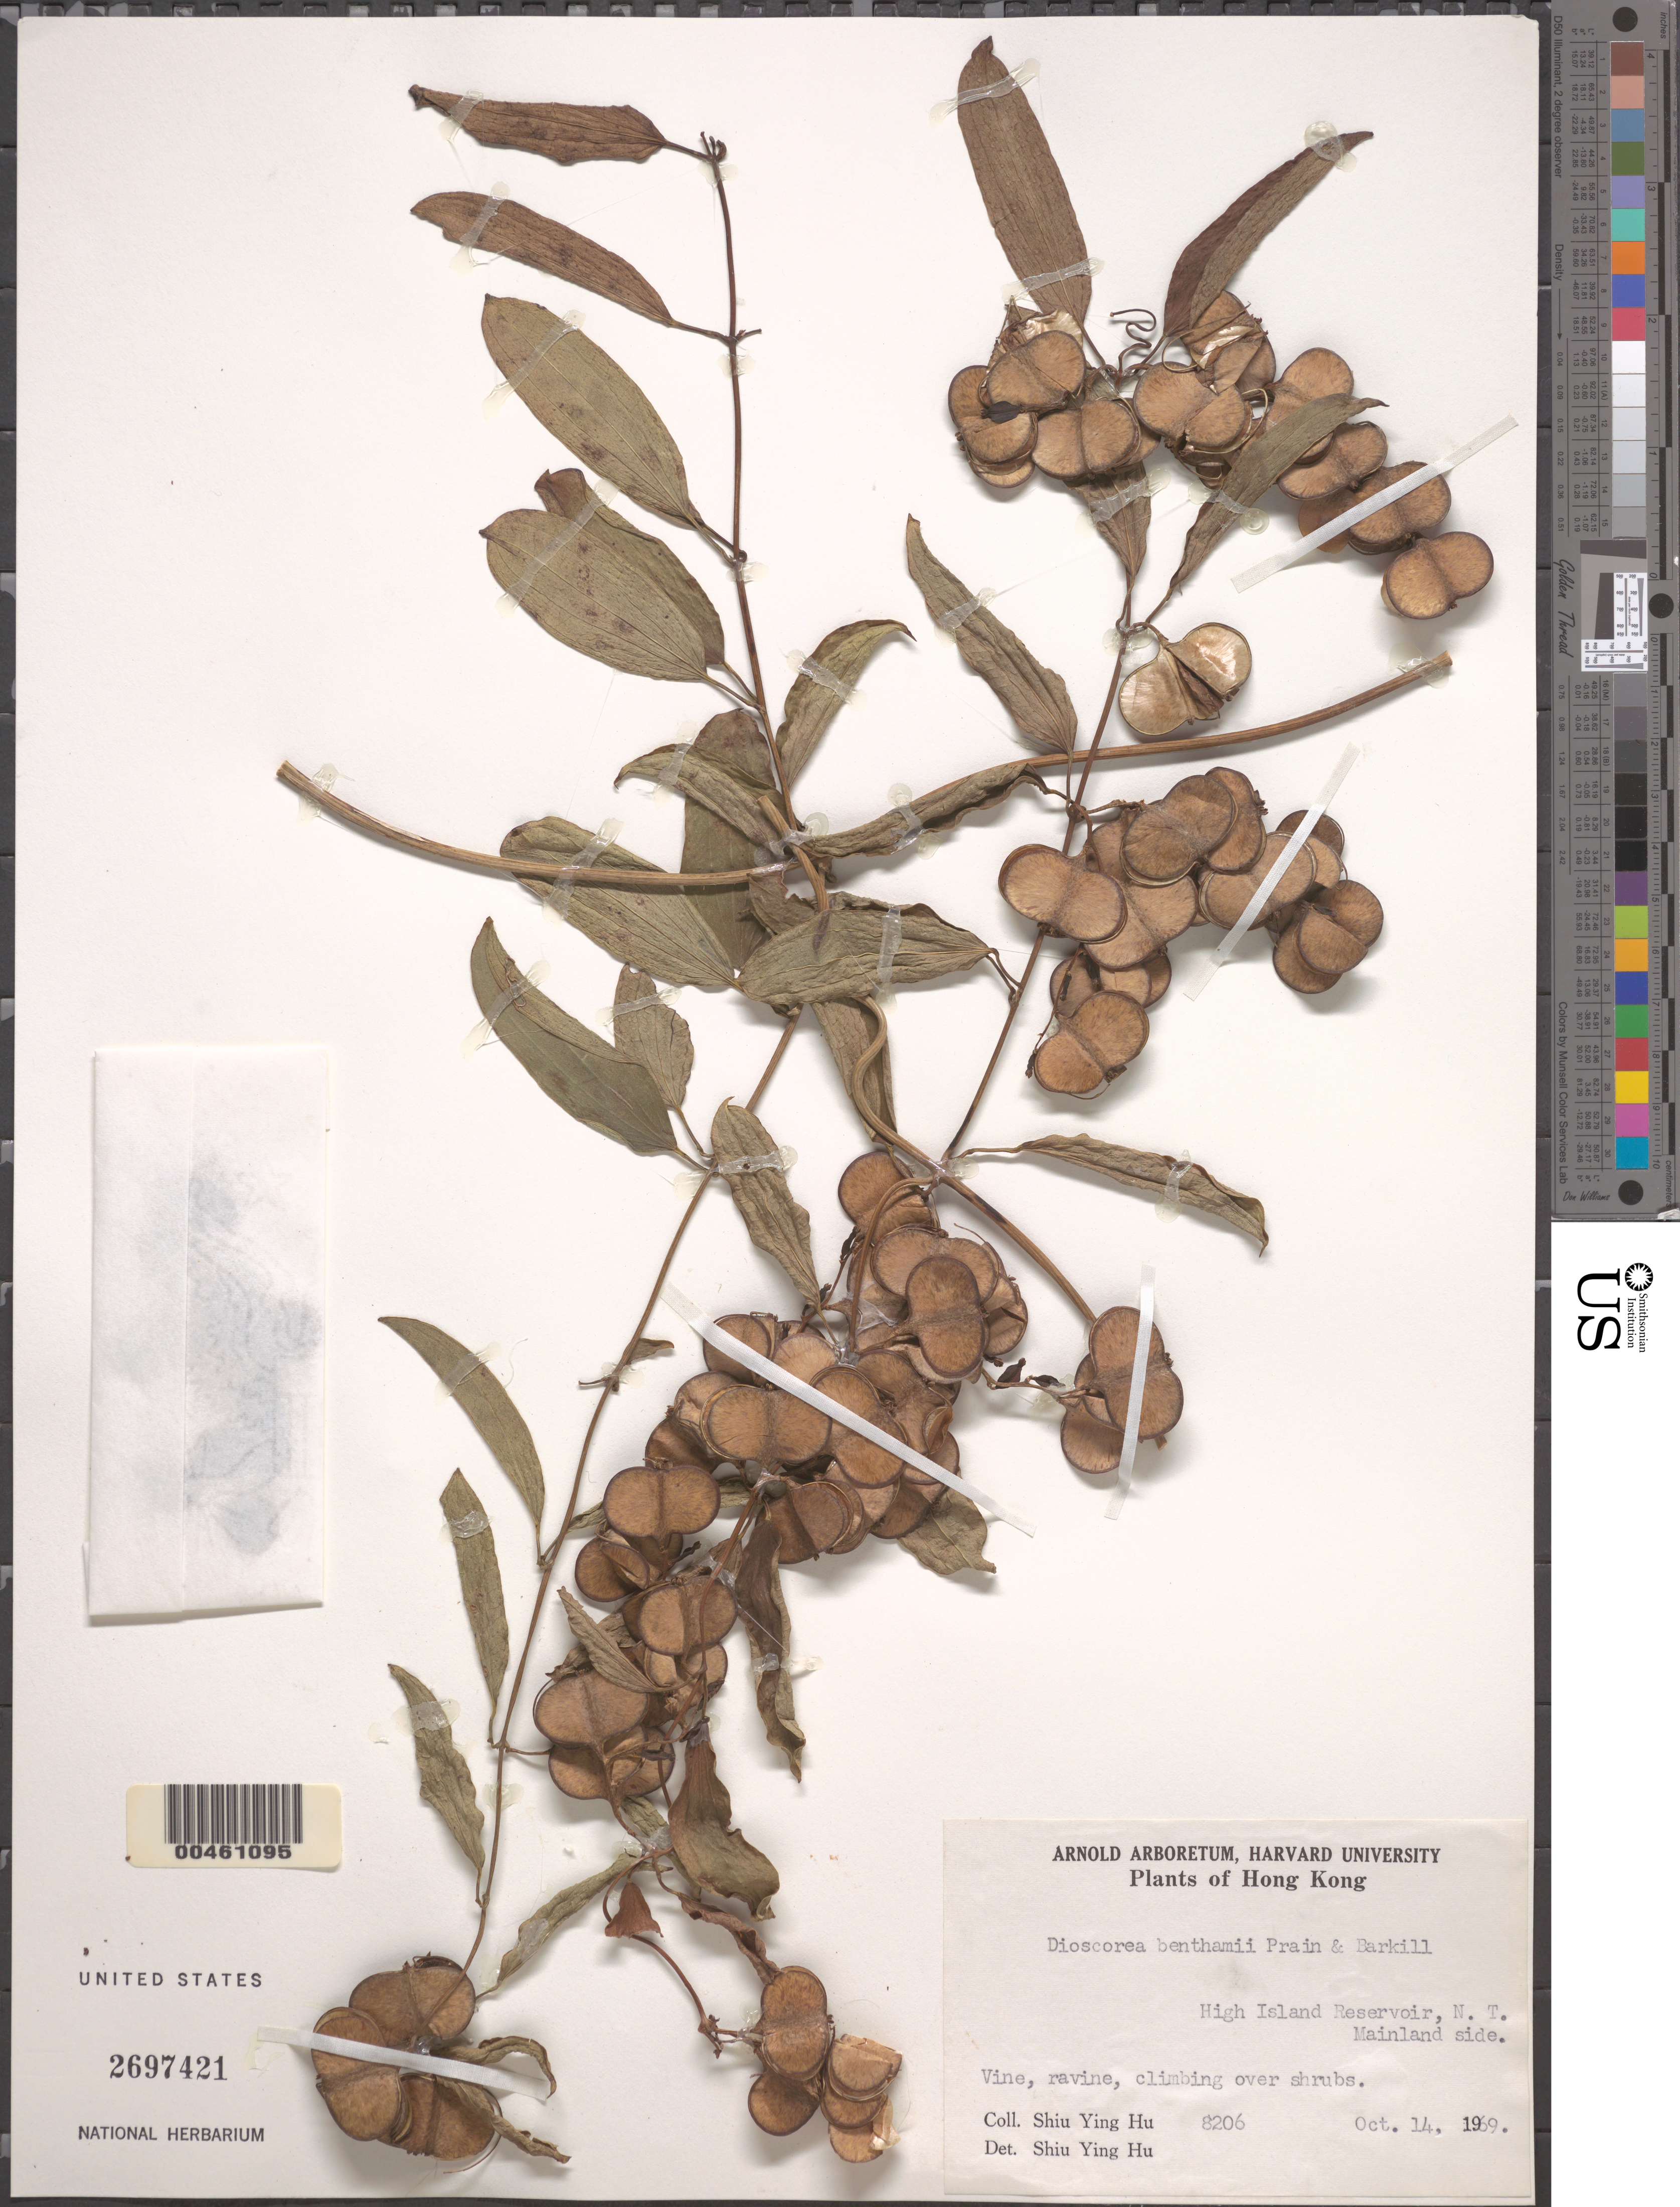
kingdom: Plantae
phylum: Tracheophyta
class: Liliopsida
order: Dioscoreales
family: Dioscoreaceae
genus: Dioscorea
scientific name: Dioscorea benthamii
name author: Prain & Burkill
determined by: Hu, S. Y.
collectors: S. Y. Hu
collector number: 8206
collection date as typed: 14 Oct 1969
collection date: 1969-10-14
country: China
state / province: Hong Kong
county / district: New Territories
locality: High Island Reservoir, N. T. Mailand side.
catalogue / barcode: US 2697421